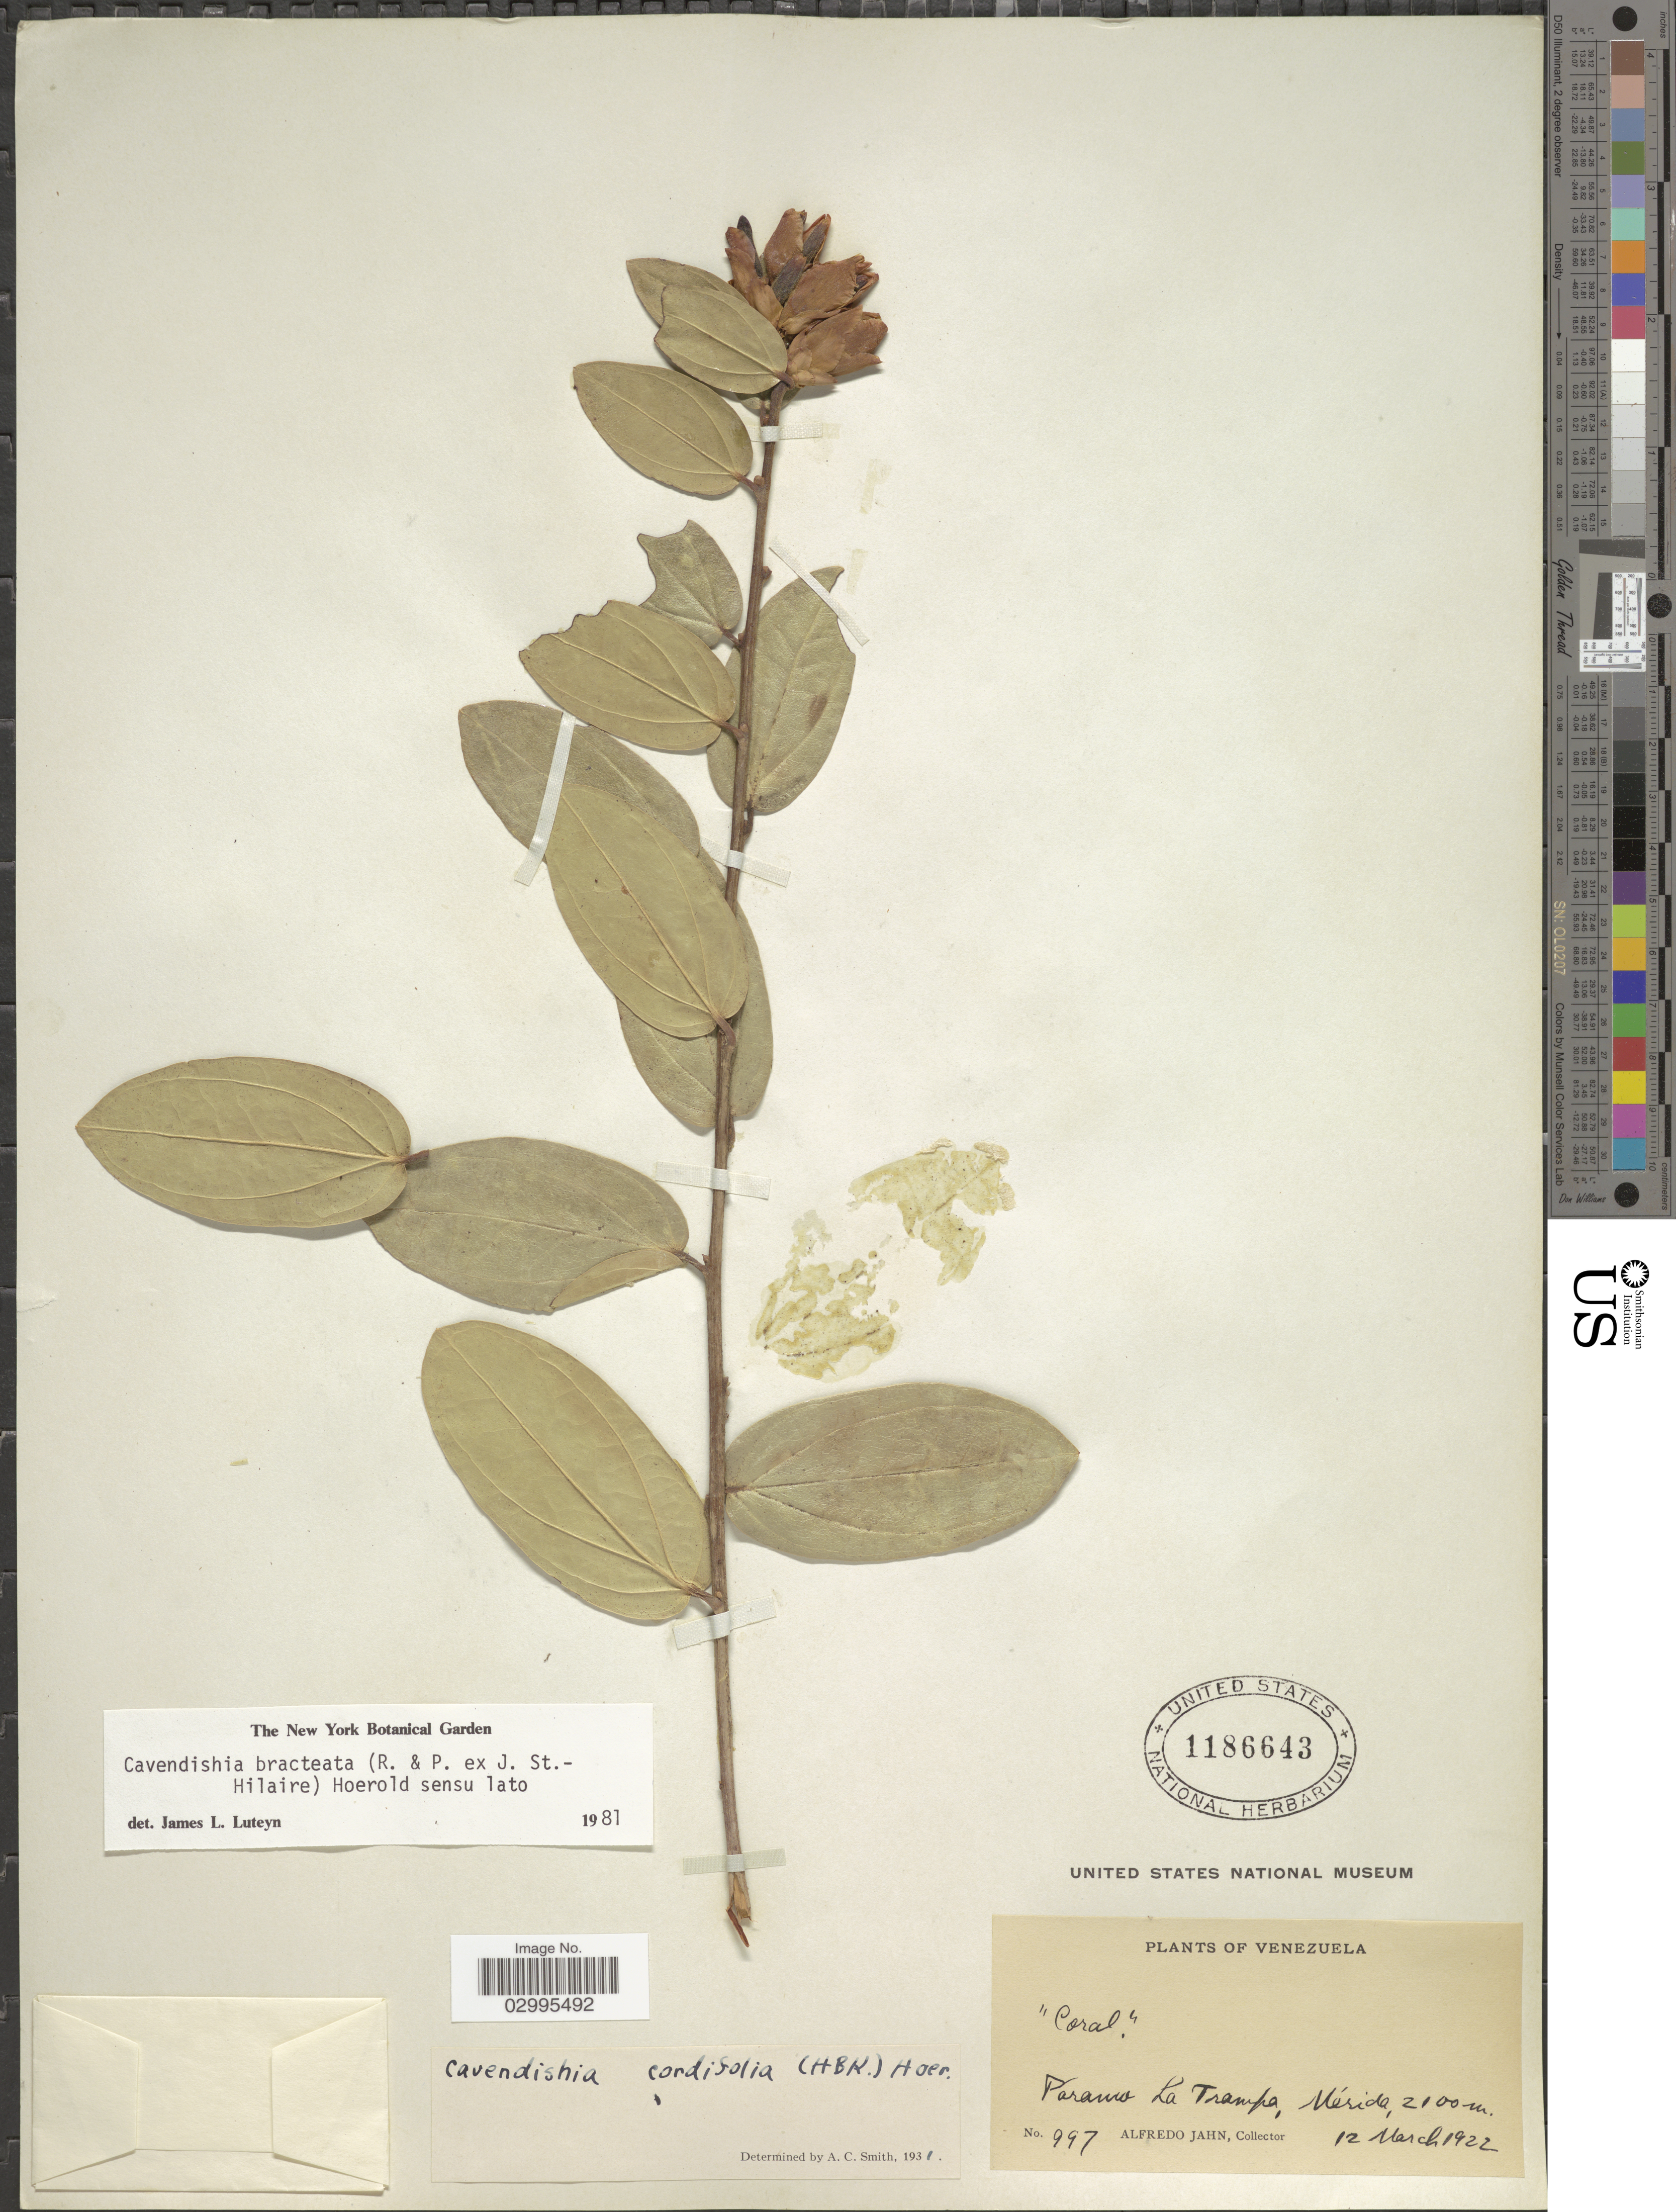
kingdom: Plantae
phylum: Tracheophyta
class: Magnoliopsida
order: Ericales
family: Ericaceae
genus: Cavendishia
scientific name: Cavendishia bracteata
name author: (Ruiz & Pav. ex J. St.-Hil.) Hoerold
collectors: A. Jahn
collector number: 997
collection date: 1922-03-12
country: Venezuela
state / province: Mérida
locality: Páramo La Trampa.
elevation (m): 2100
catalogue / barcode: US 1186643